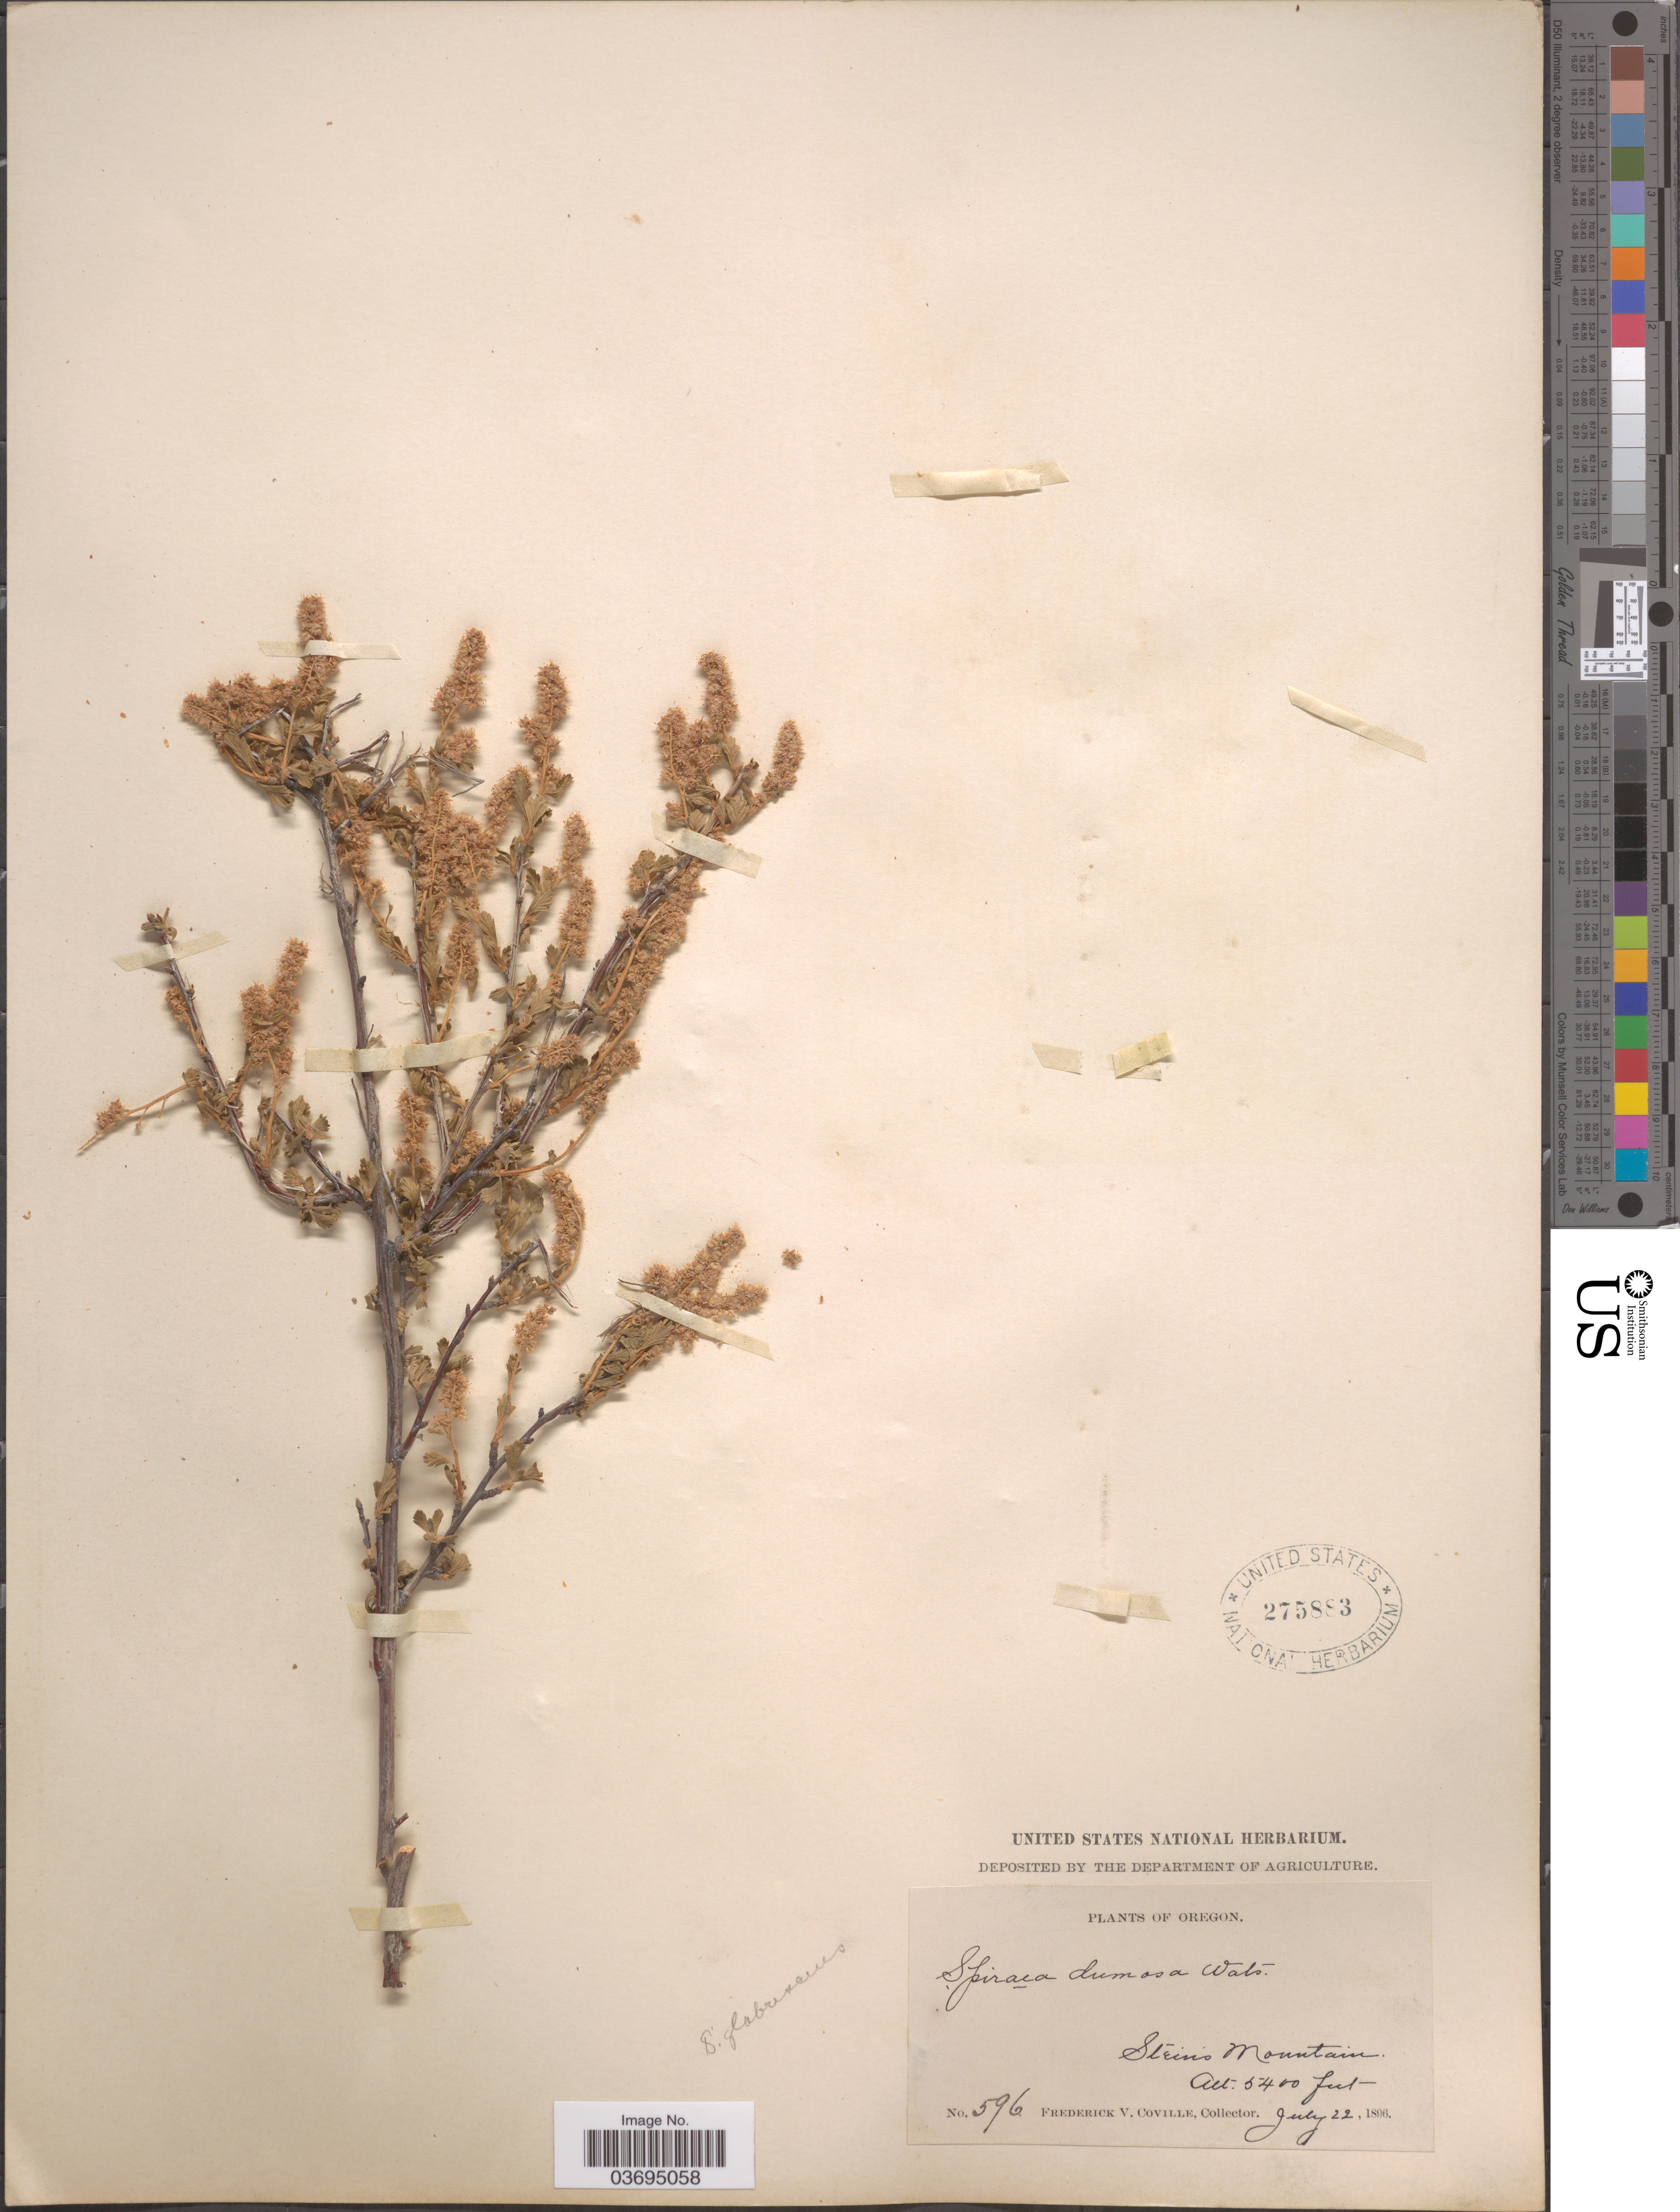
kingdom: Plantae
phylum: Tracheophyta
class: Magnoliopsida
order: Rosales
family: Rosaceae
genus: Holodiscus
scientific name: Holodiscus discolor var. glabrescens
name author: (Greenm.) Jeps.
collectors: F. V. Coville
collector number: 596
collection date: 1896-07-22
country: United States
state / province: Oregon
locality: Steins Mountain.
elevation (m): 1646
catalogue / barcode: US 275883